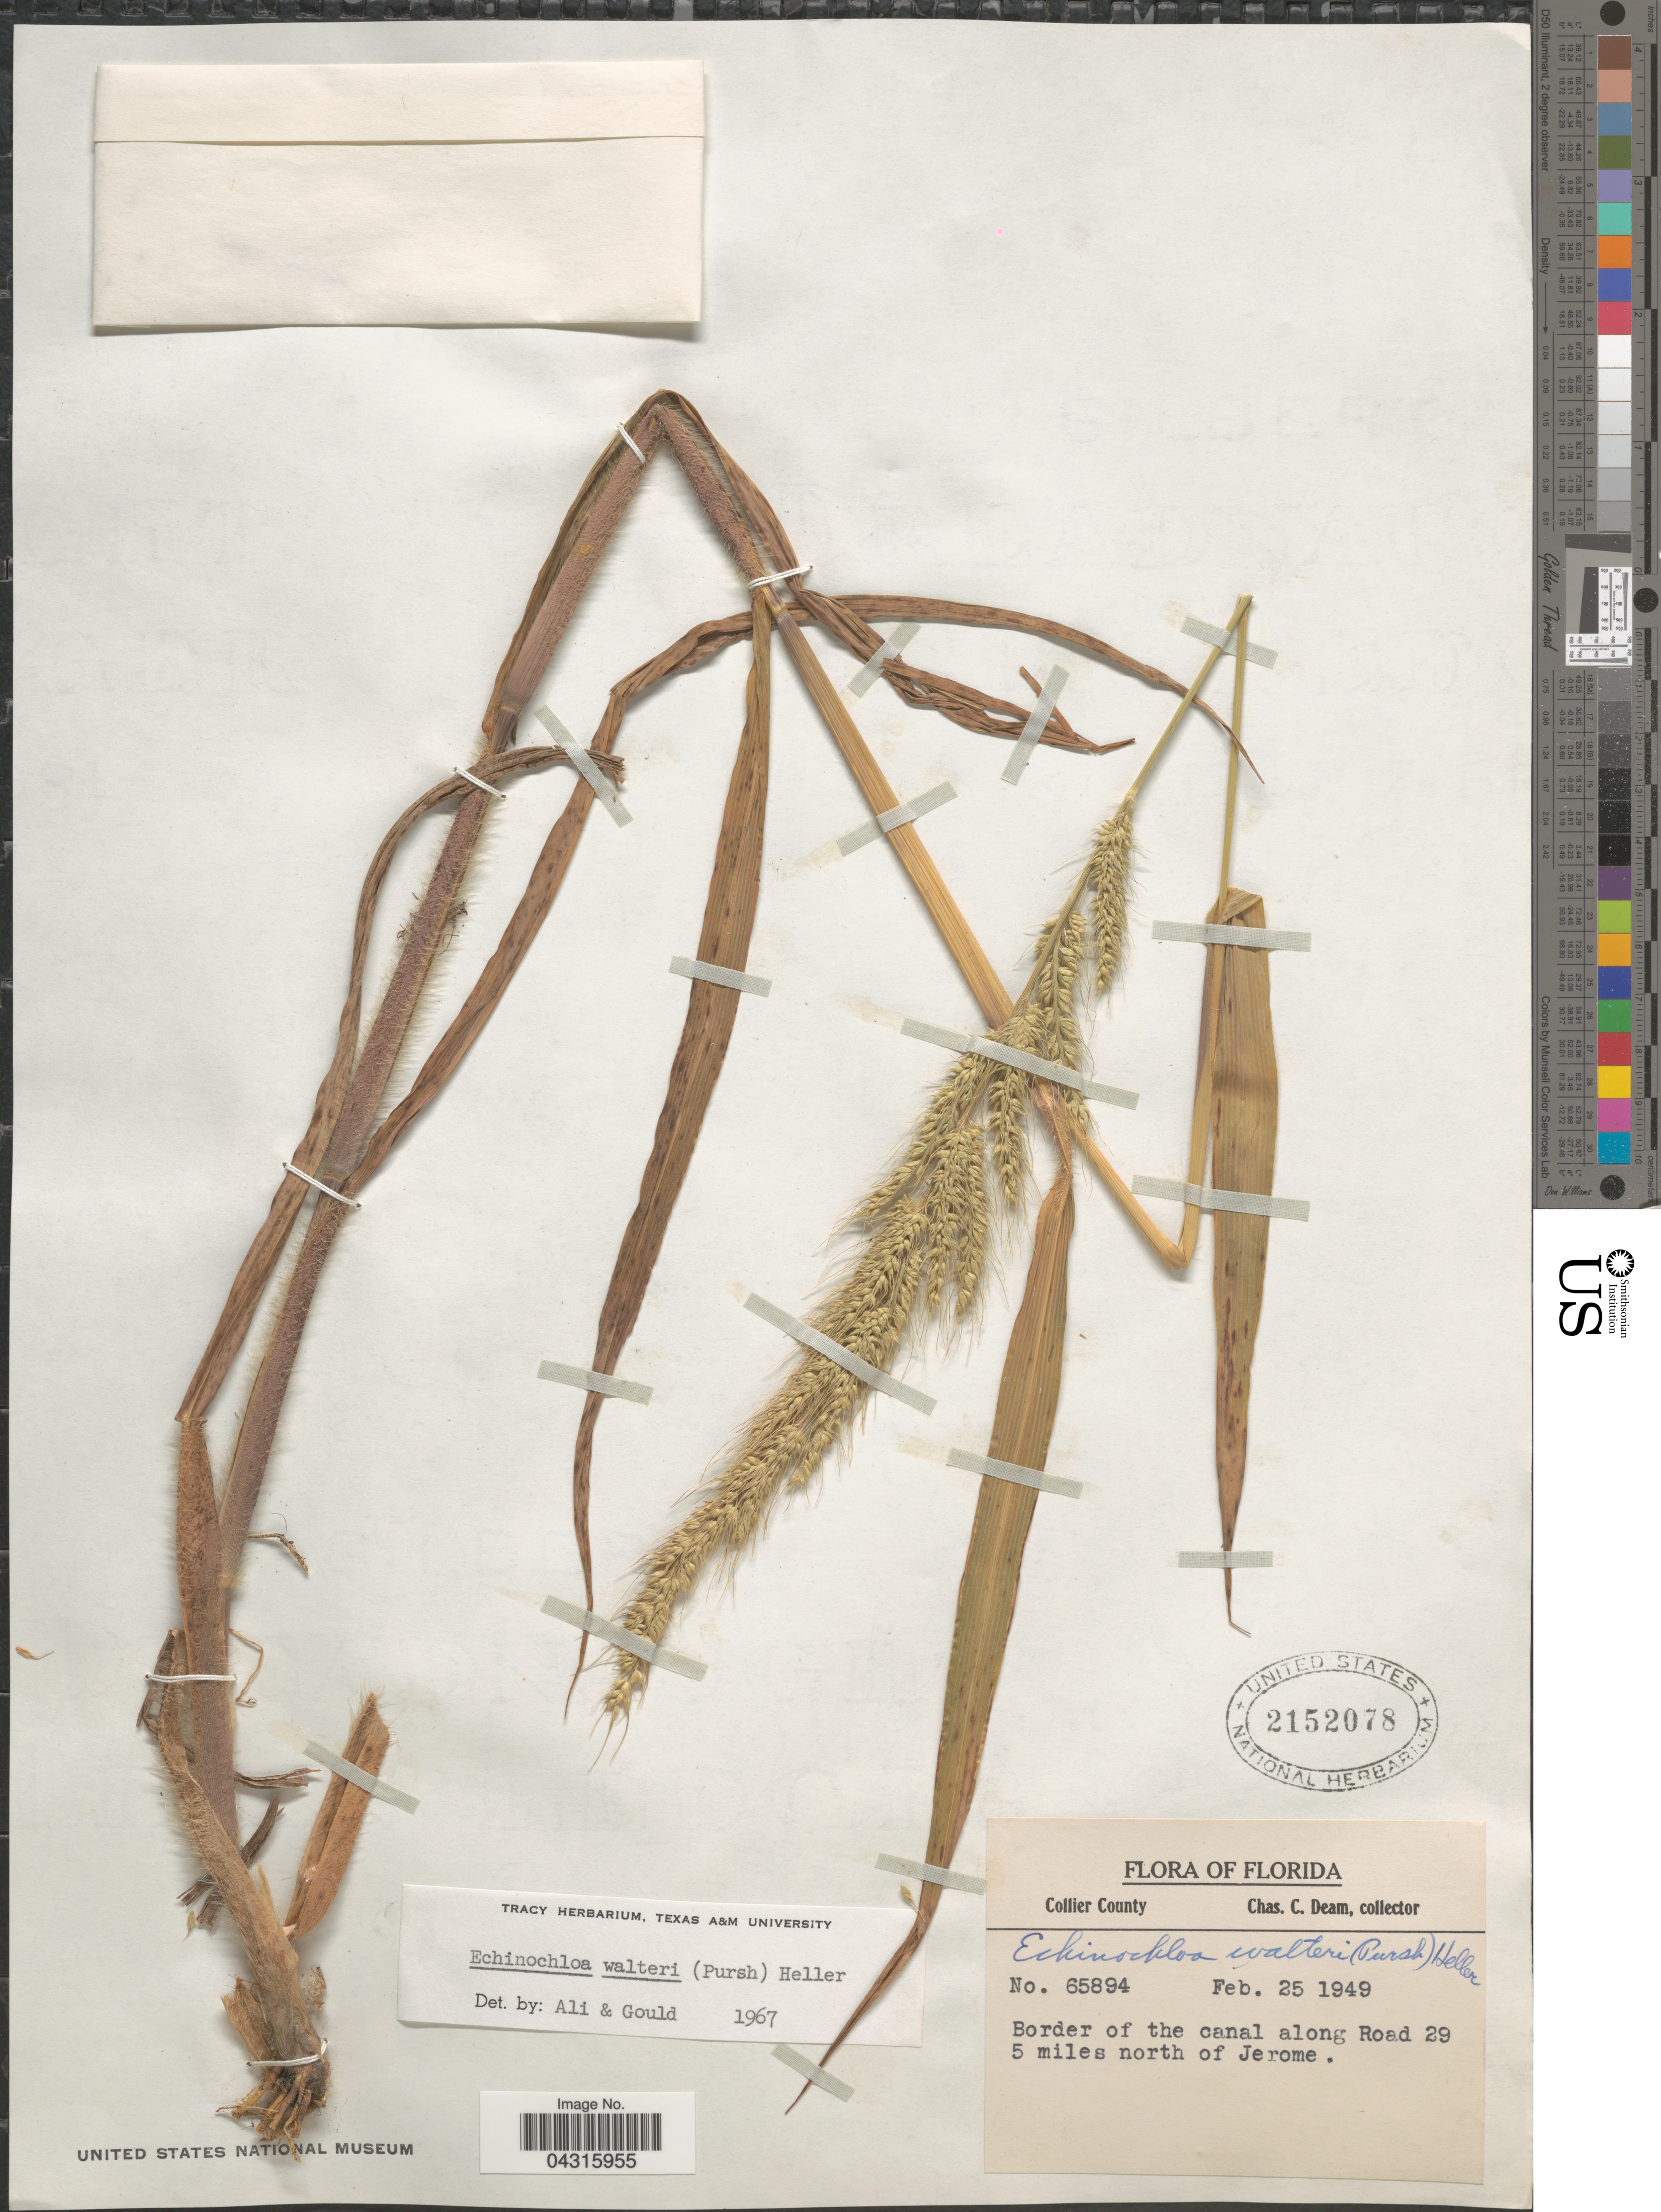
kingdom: Plantae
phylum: Tracheophyta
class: Liliopsida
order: Poales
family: Poaceae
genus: Echinochloa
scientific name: Echinochloa walteri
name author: (Pursh) A. Heller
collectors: C. C. Deam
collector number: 65894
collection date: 1949-02-25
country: United States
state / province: Florida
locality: Collier County. Border of the canal along Road 29 5 miles north of Jerome.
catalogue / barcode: US 2152078